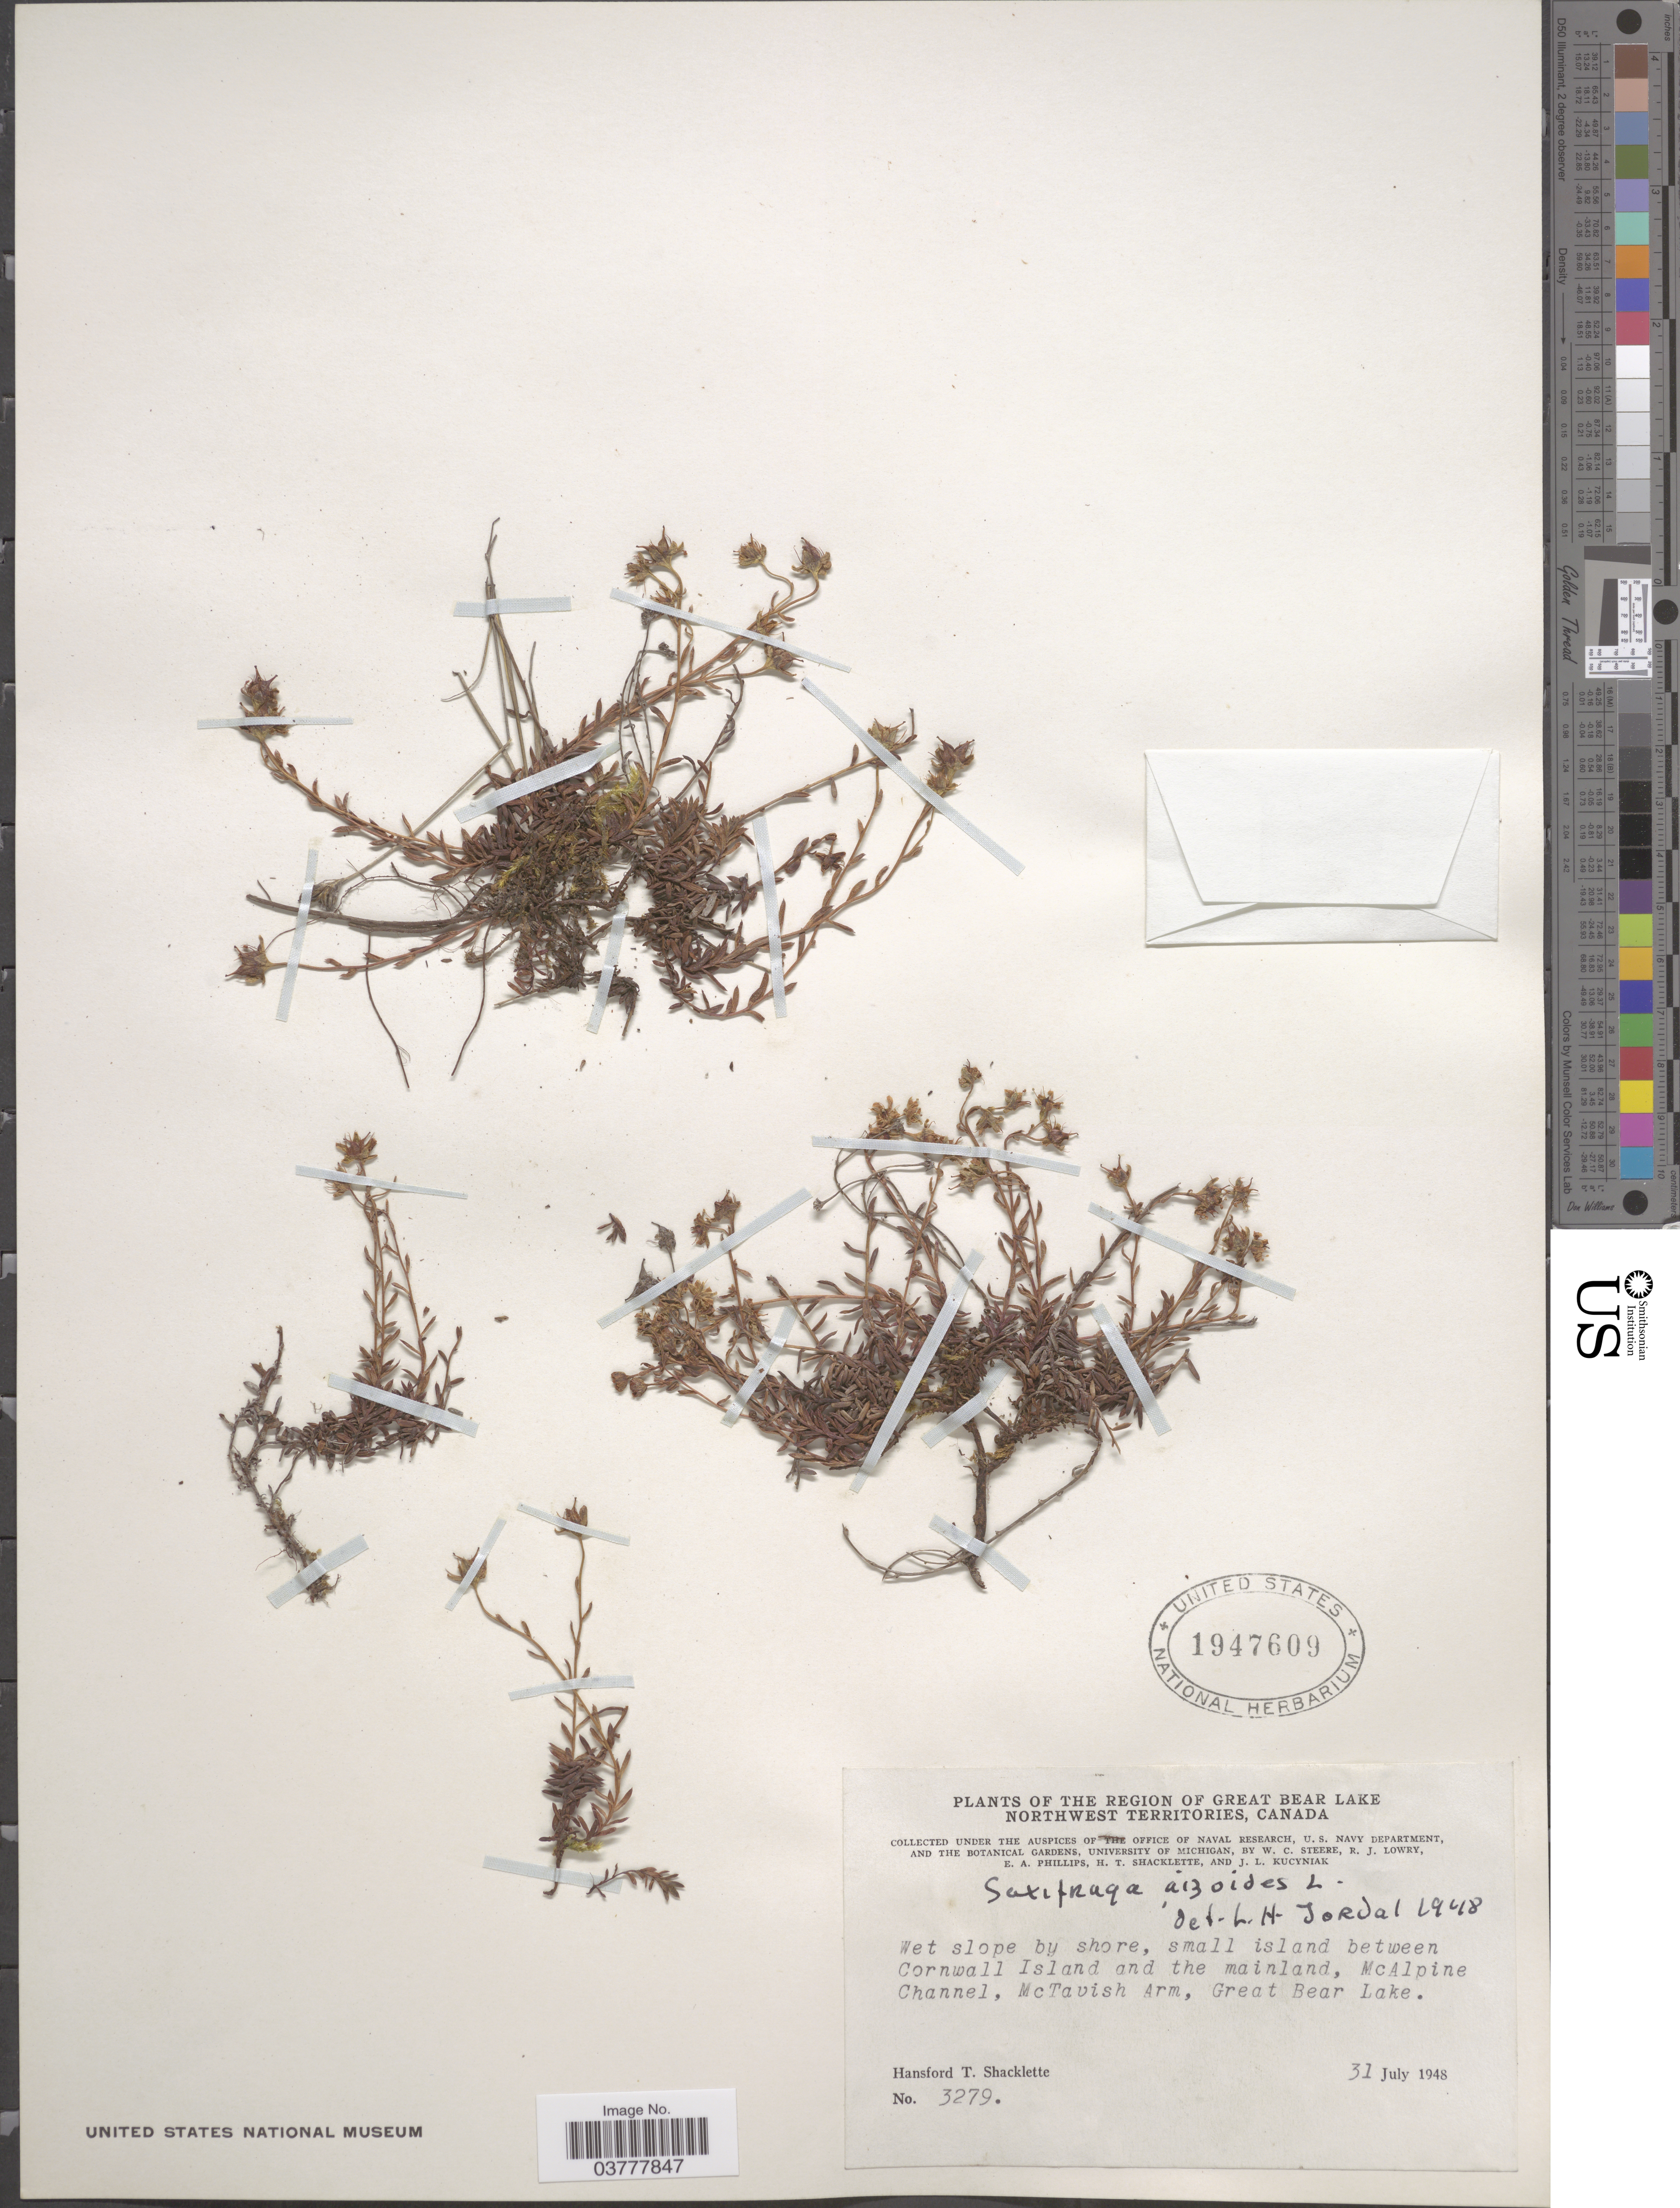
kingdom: Plantae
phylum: Tracheophyta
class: Magnoliopsida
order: Saxifragales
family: Saxifragaceae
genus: Saxifraga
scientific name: Saxifraga aizoides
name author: L.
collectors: H. Shacklette, W. C. Steere, R. Lowry, E. Phillips & J. Kucyniak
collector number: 3279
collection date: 1948-07-31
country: Canada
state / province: Northwest Territories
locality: The Region of Great Bear Lake, Wet slope by shore, small island between Cornwall Island and the mainland, McAlpine Channel, McTavish Arm, Great Bear Lake.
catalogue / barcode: US 1947609